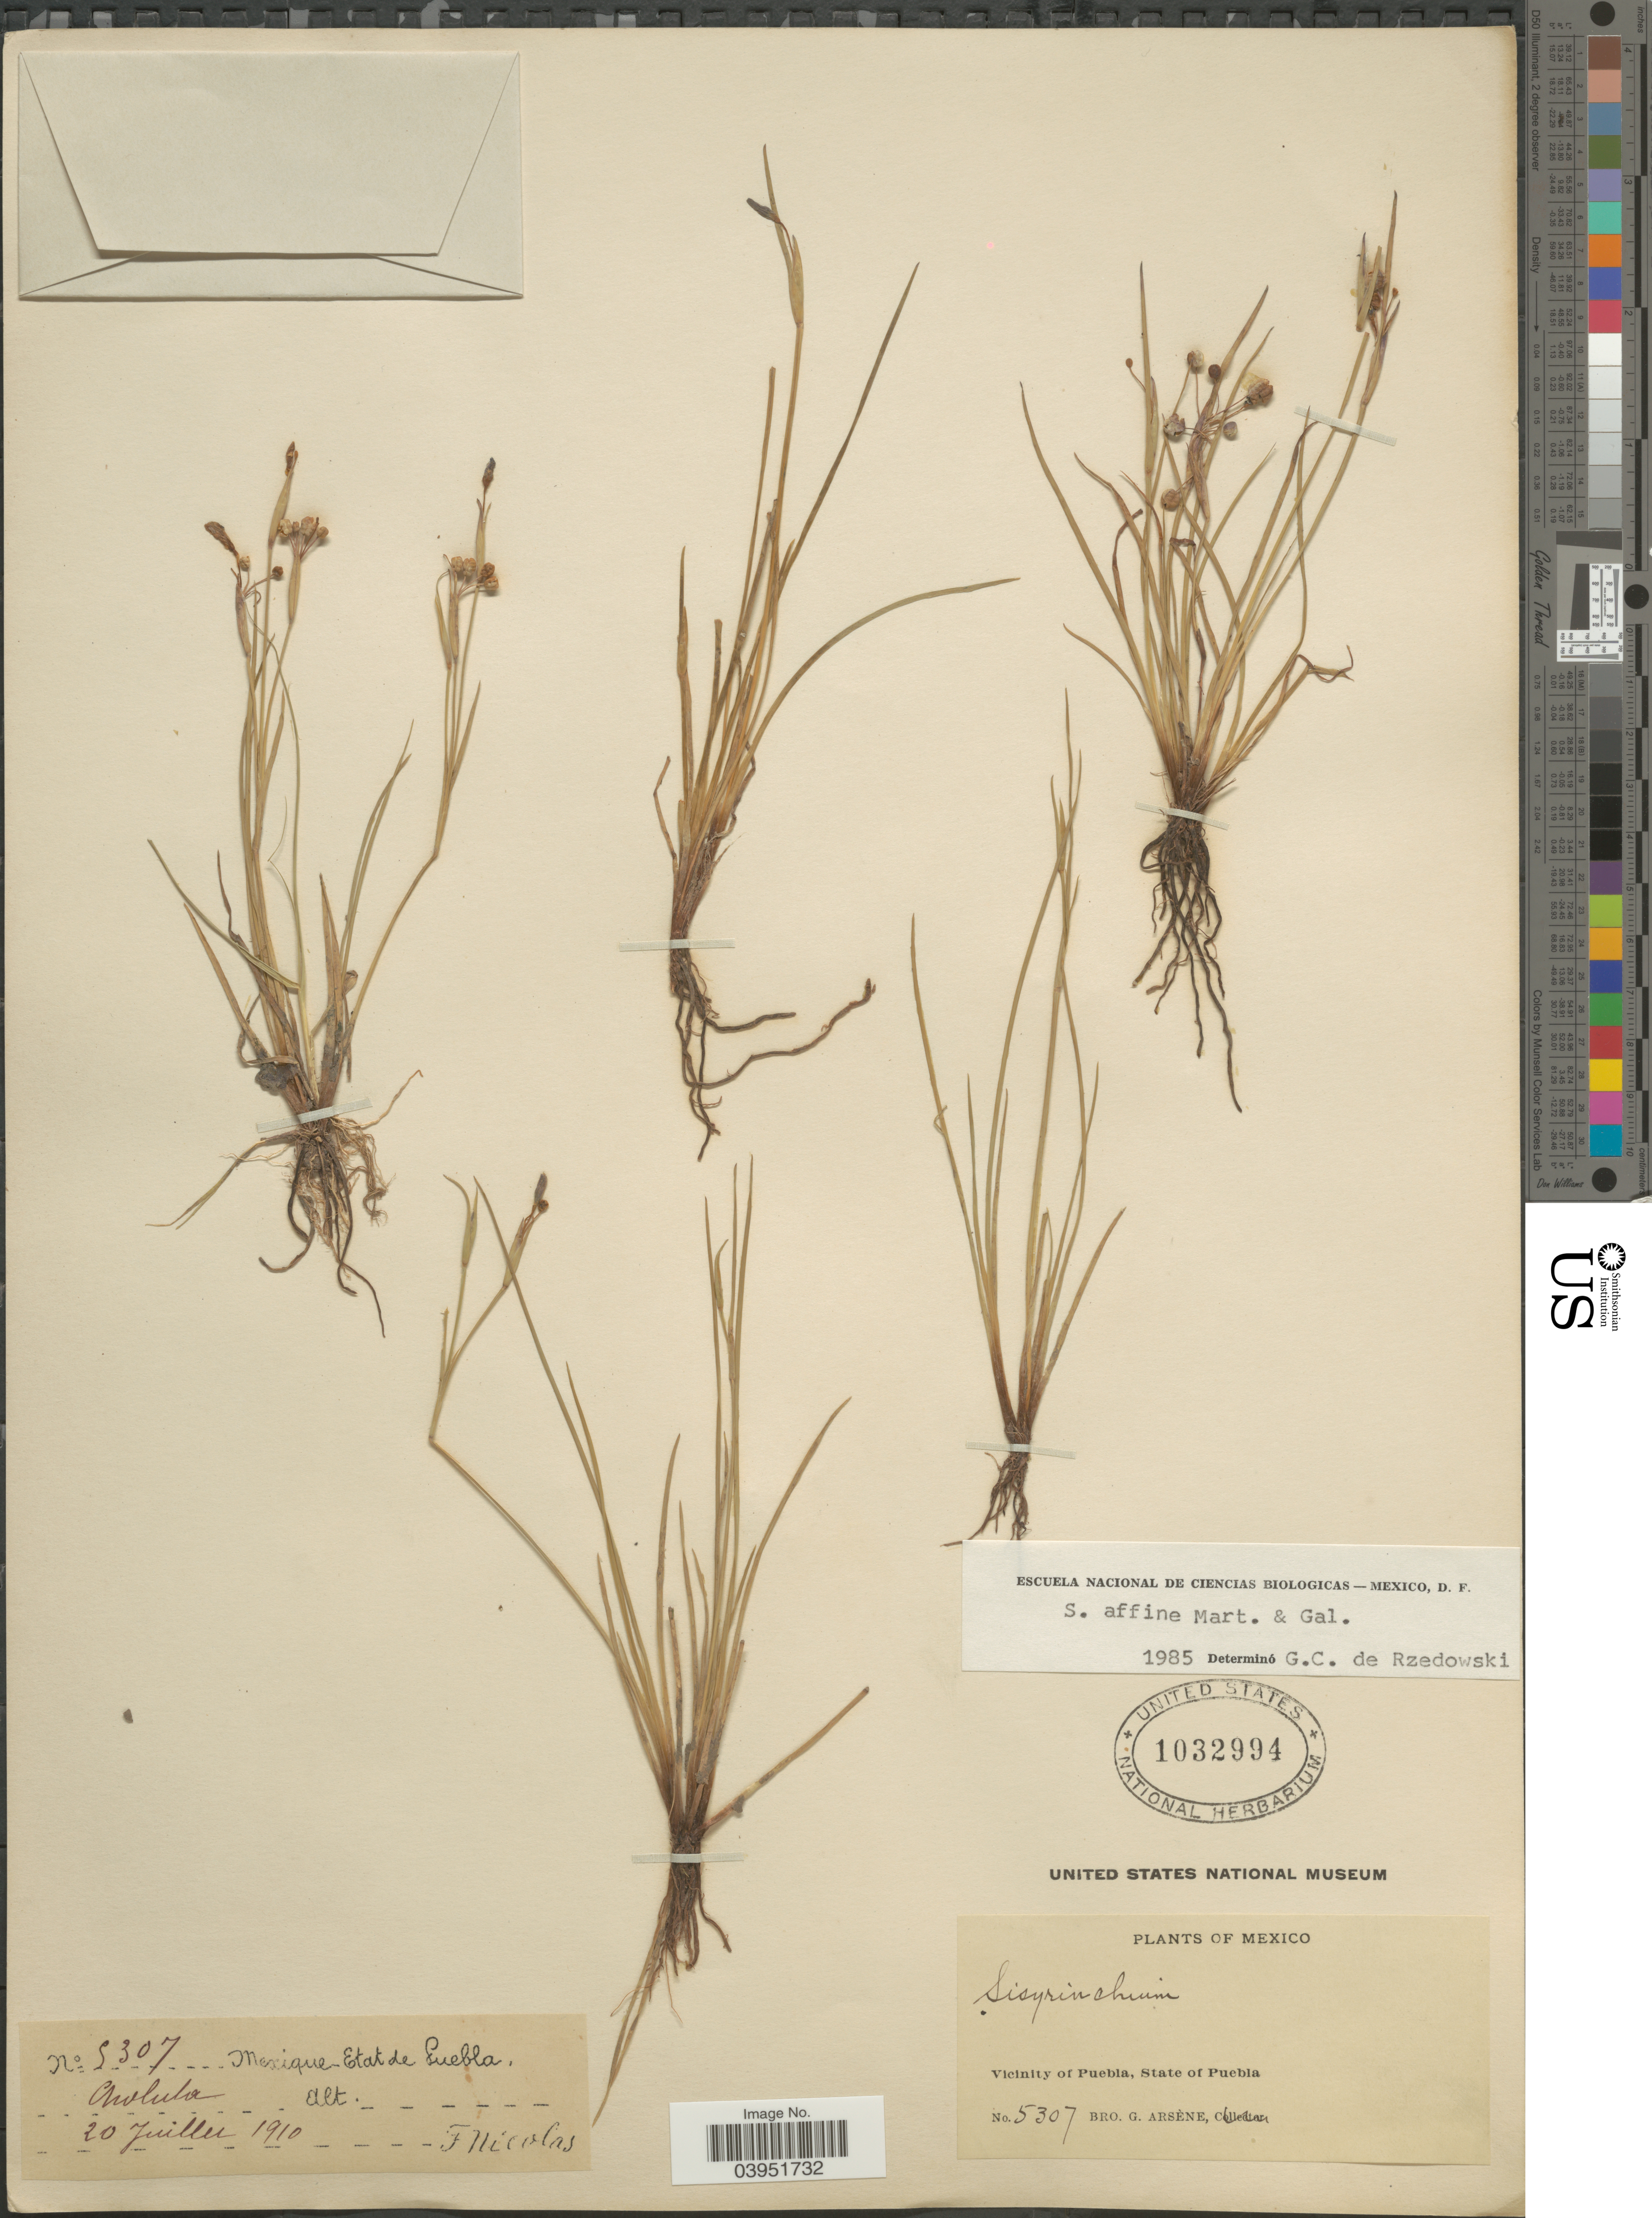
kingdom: Plantae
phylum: Tracheophyta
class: Liliopsida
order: Asparagales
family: Iridaceae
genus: Sisyrinchium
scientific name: Sisyrinchium affine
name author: M. Martens & Galeotti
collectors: Bro. G. Arsène & F. Nicolas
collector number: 5307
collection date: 1910-07-20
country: Mexico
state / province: Puebla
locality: Vicinity of Puebla. Cholula.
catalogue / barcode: US 1032994